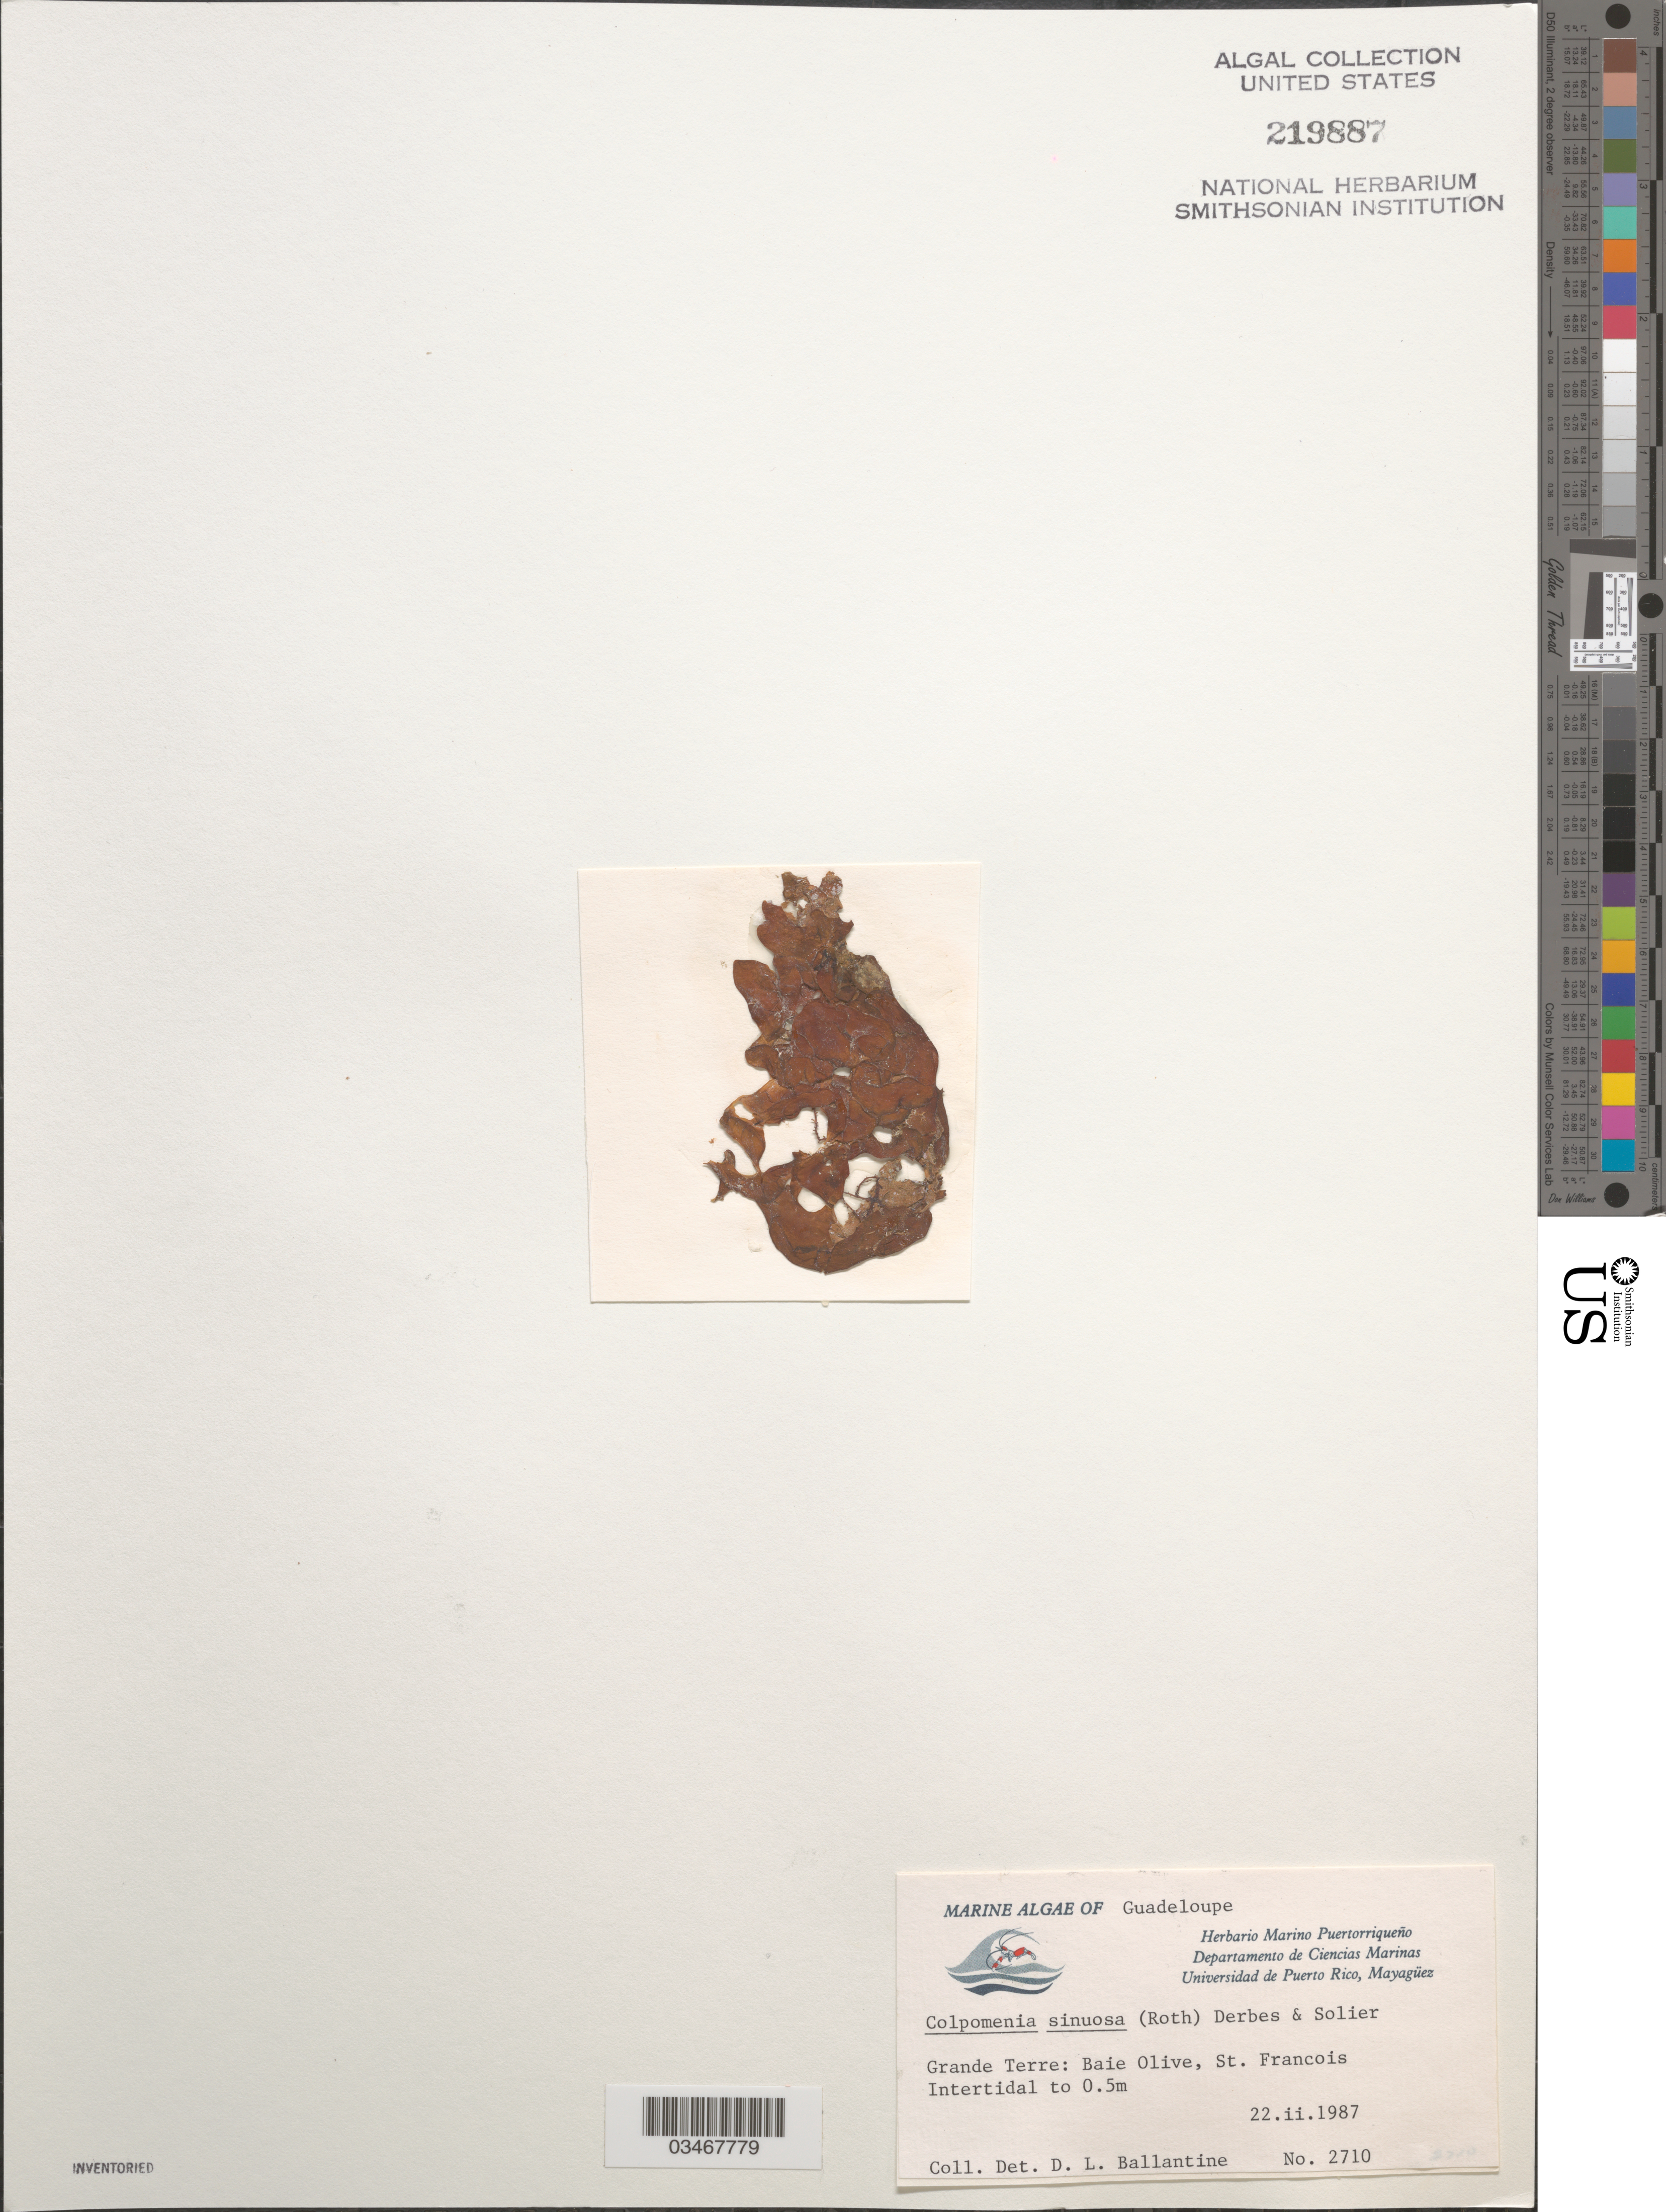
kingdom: Chromista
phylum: Ochrophyta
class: Phaeophyceae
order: Scytosiphonales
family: Scytosiphonaceae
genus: Colpomenia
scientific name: Colpomenia sinuosa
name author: (K. Mert. ex Roth) Derbes & Solier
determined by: Ballantine, D. L.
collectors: D.L. Ballantine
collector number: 2710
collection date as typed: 22 Feb 1987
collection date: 1987-02-22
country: Guadeloupe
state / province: Grande-Terre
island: Grande Terre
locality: Baie Olive, St. Francois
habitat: Intertidal.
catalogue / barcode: US 219887